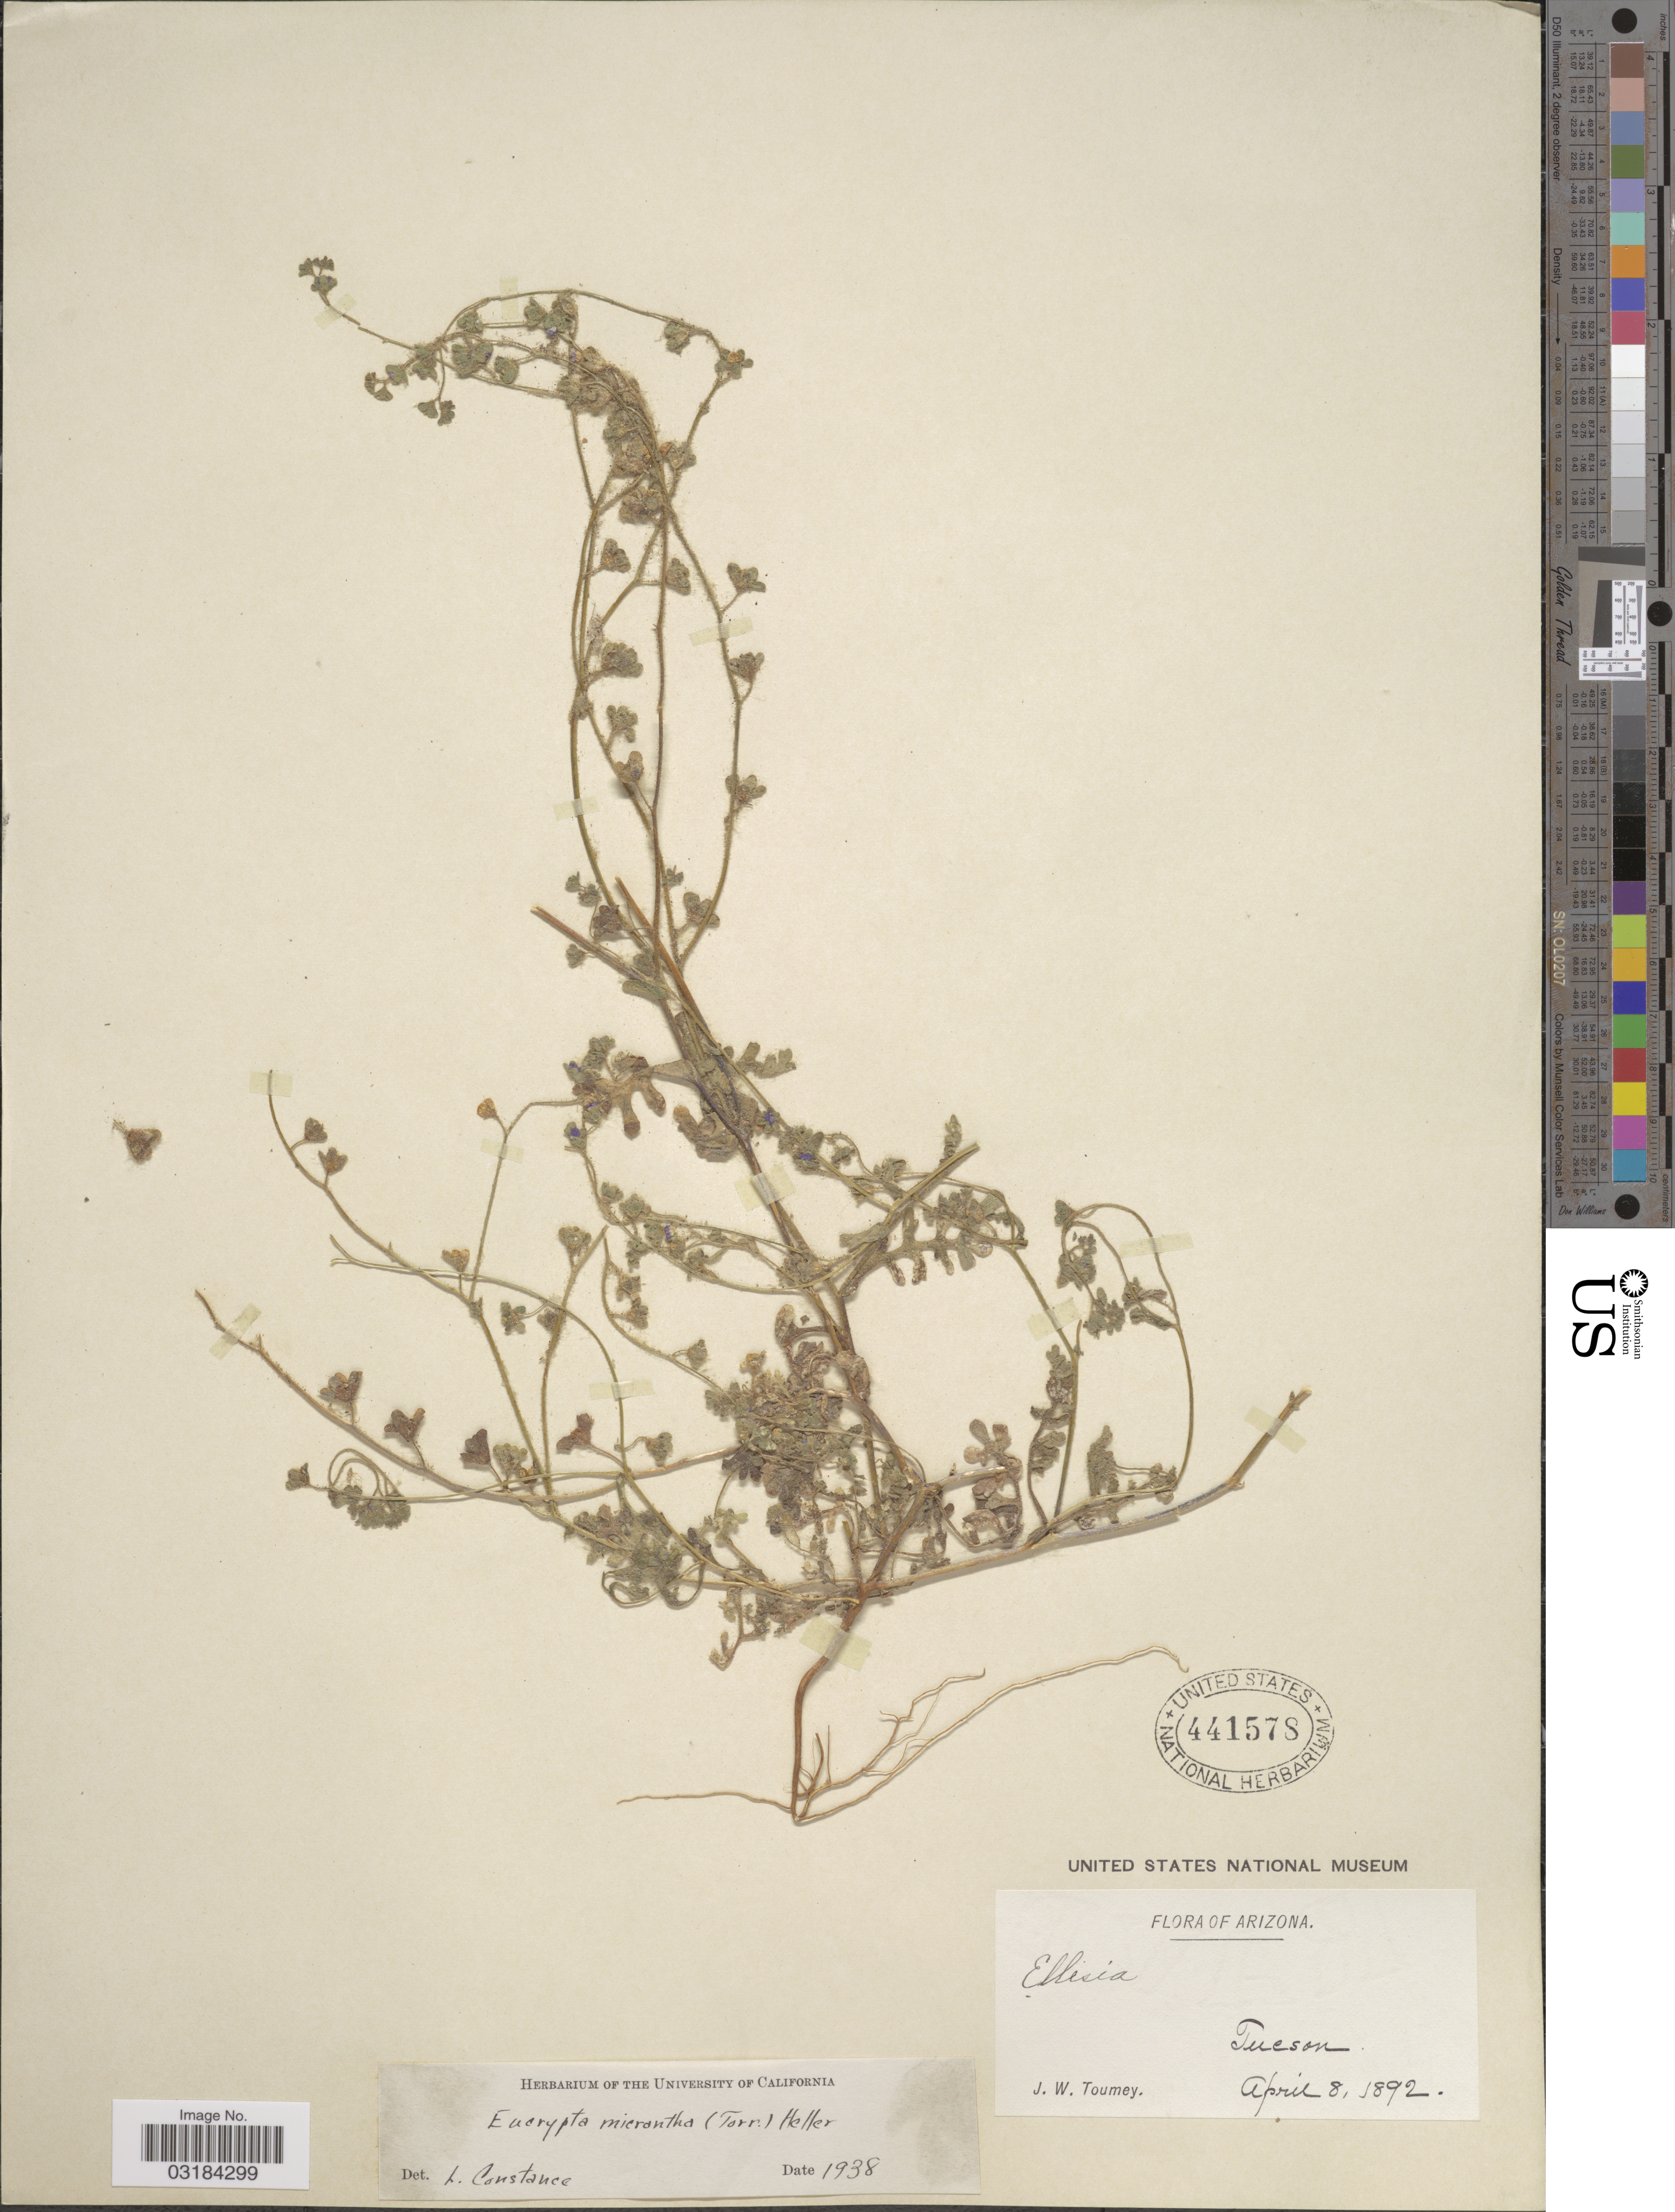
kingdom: Plantae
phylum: Tracheophyta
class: Magnoliopsida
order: Boraginales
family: Hydrophyllaceae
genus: Eucrypta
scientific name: Eucrypta micrantha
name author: (Torr.) A. Heller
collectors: J. W. Toumey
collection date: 1892-04-08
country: United States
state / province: Arizona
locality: Tucson.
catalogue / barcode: US 441578